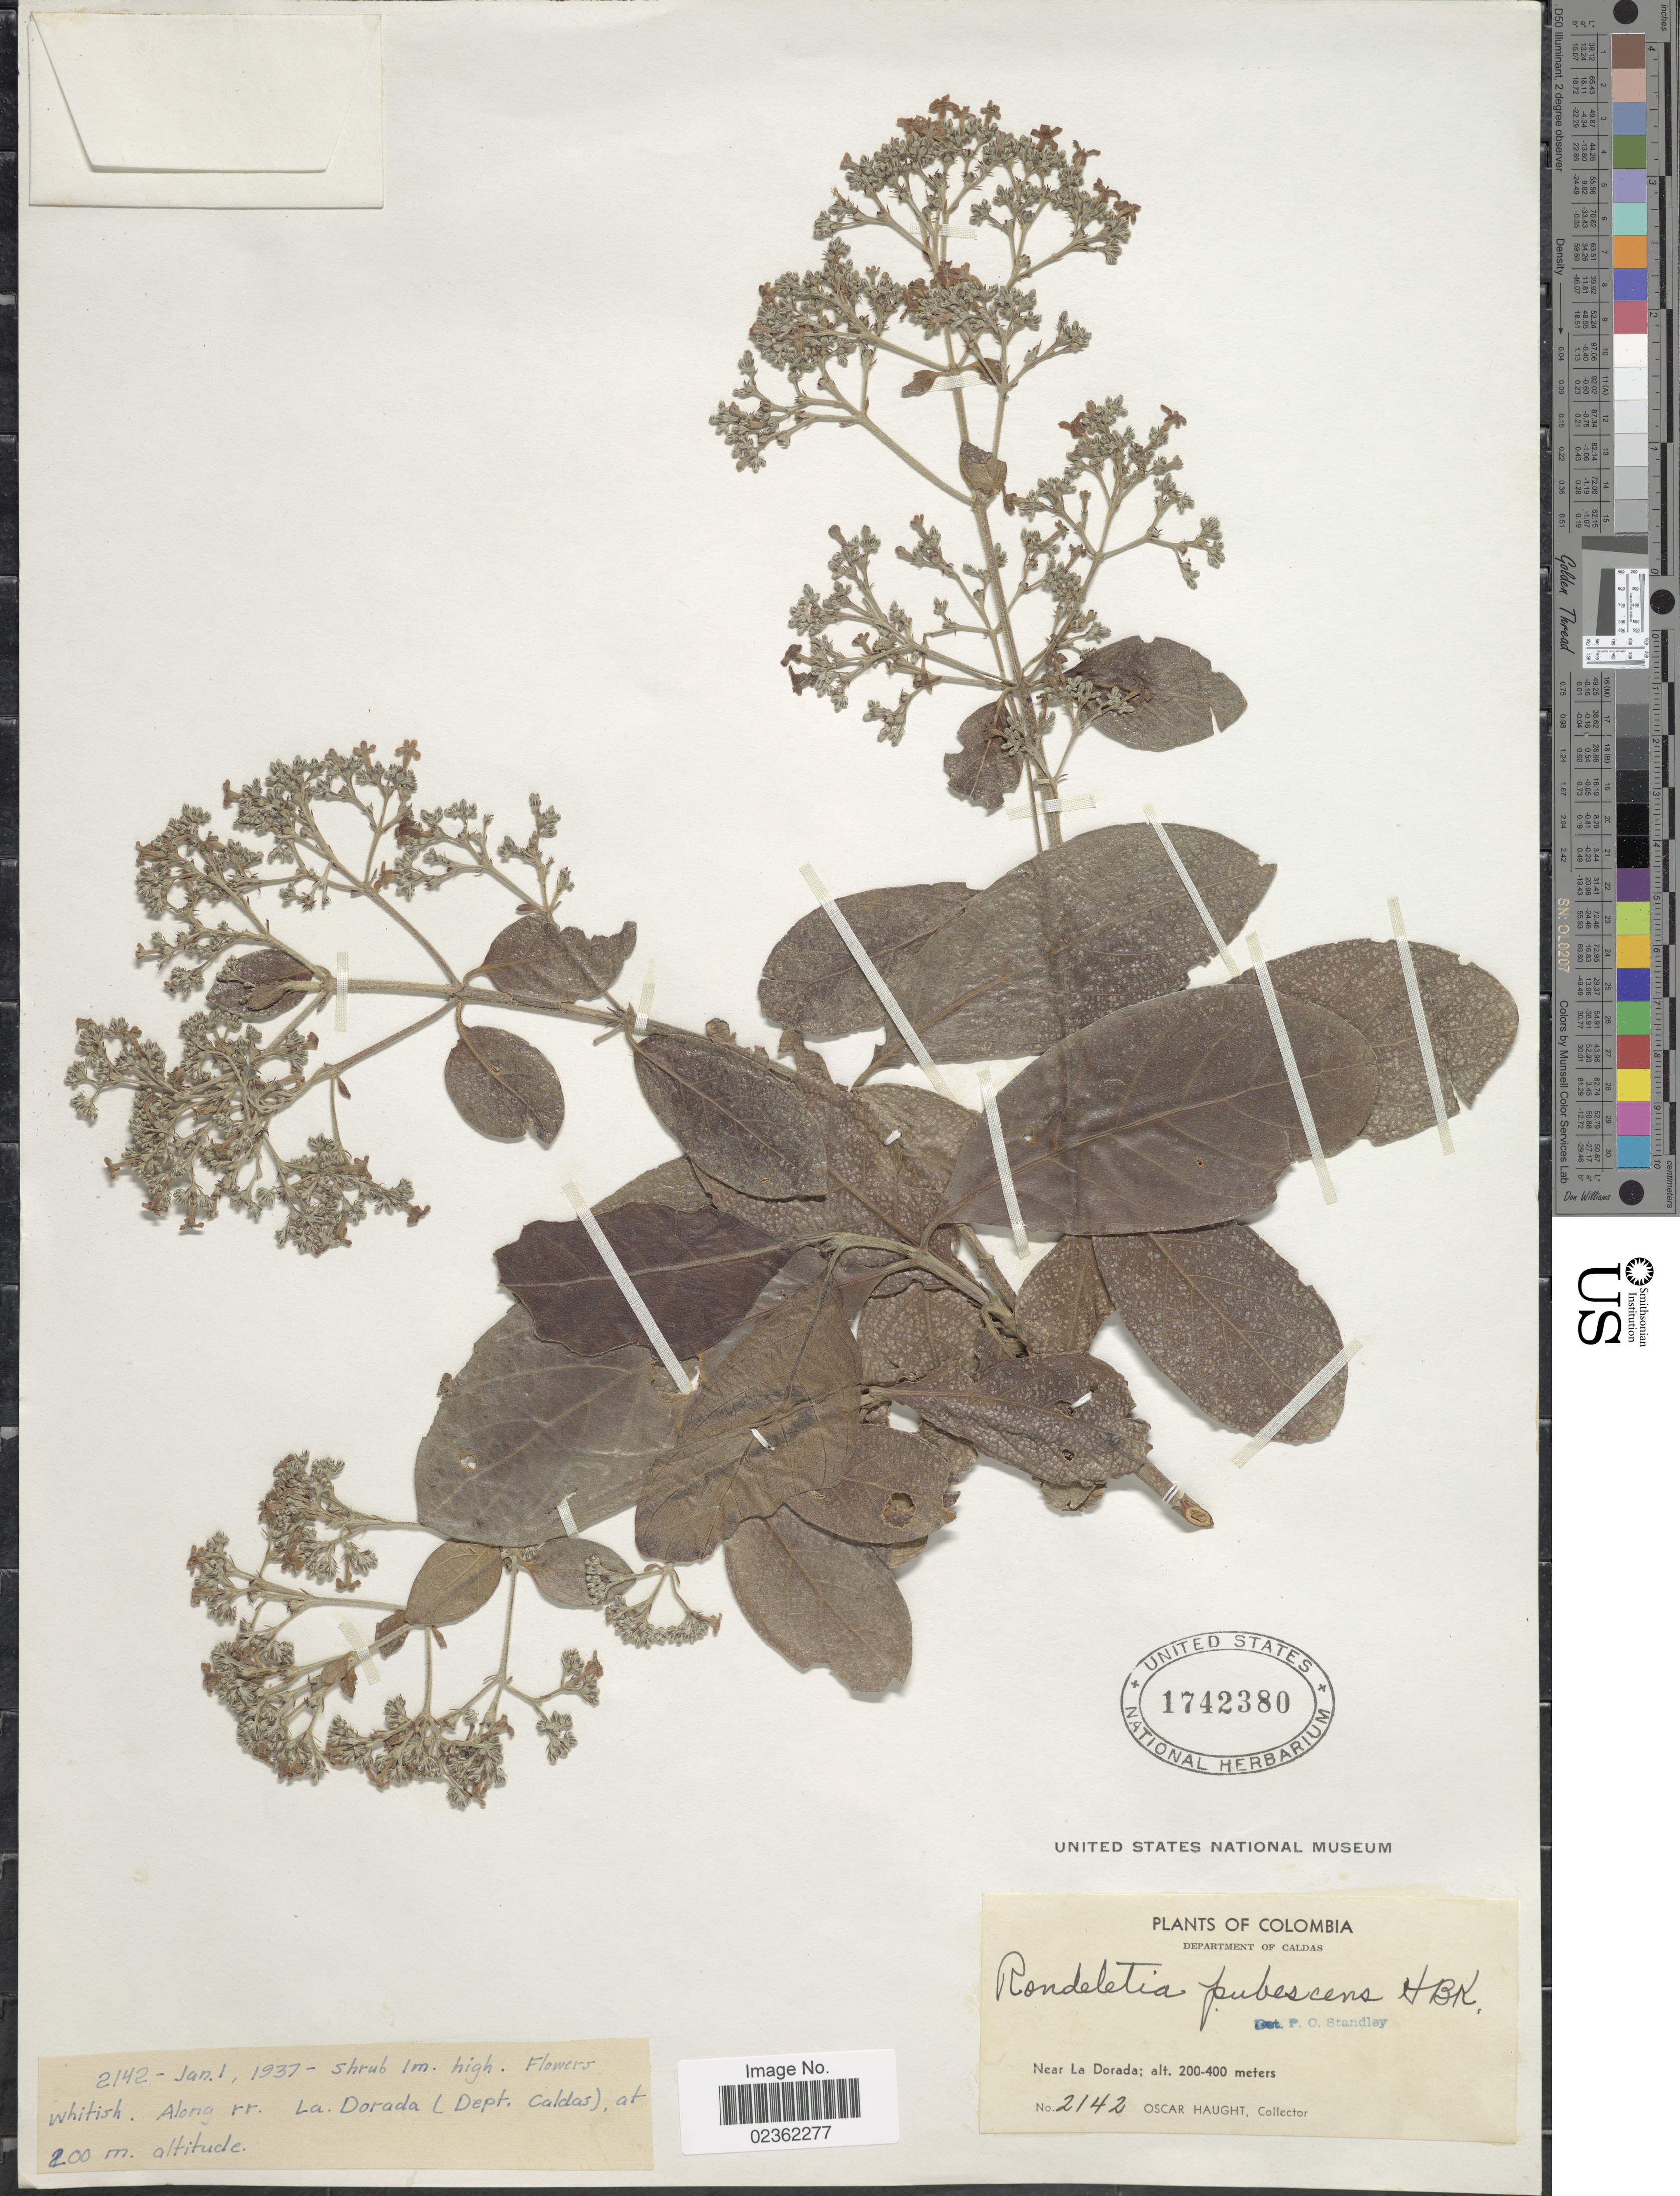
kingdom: Plantae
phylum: Tracheophyta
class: Magnoliopsida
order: Gentianales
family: Rubiaceae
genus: Rondeletia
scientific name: Rondeletia pubescens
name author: Kunth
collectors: O. L. Haught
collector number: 2142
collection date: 1937-01-01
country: Colombia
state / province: Caldas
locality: Near La Dorada, along rr. La Dorada.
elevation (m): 200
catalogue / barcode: US 1742380